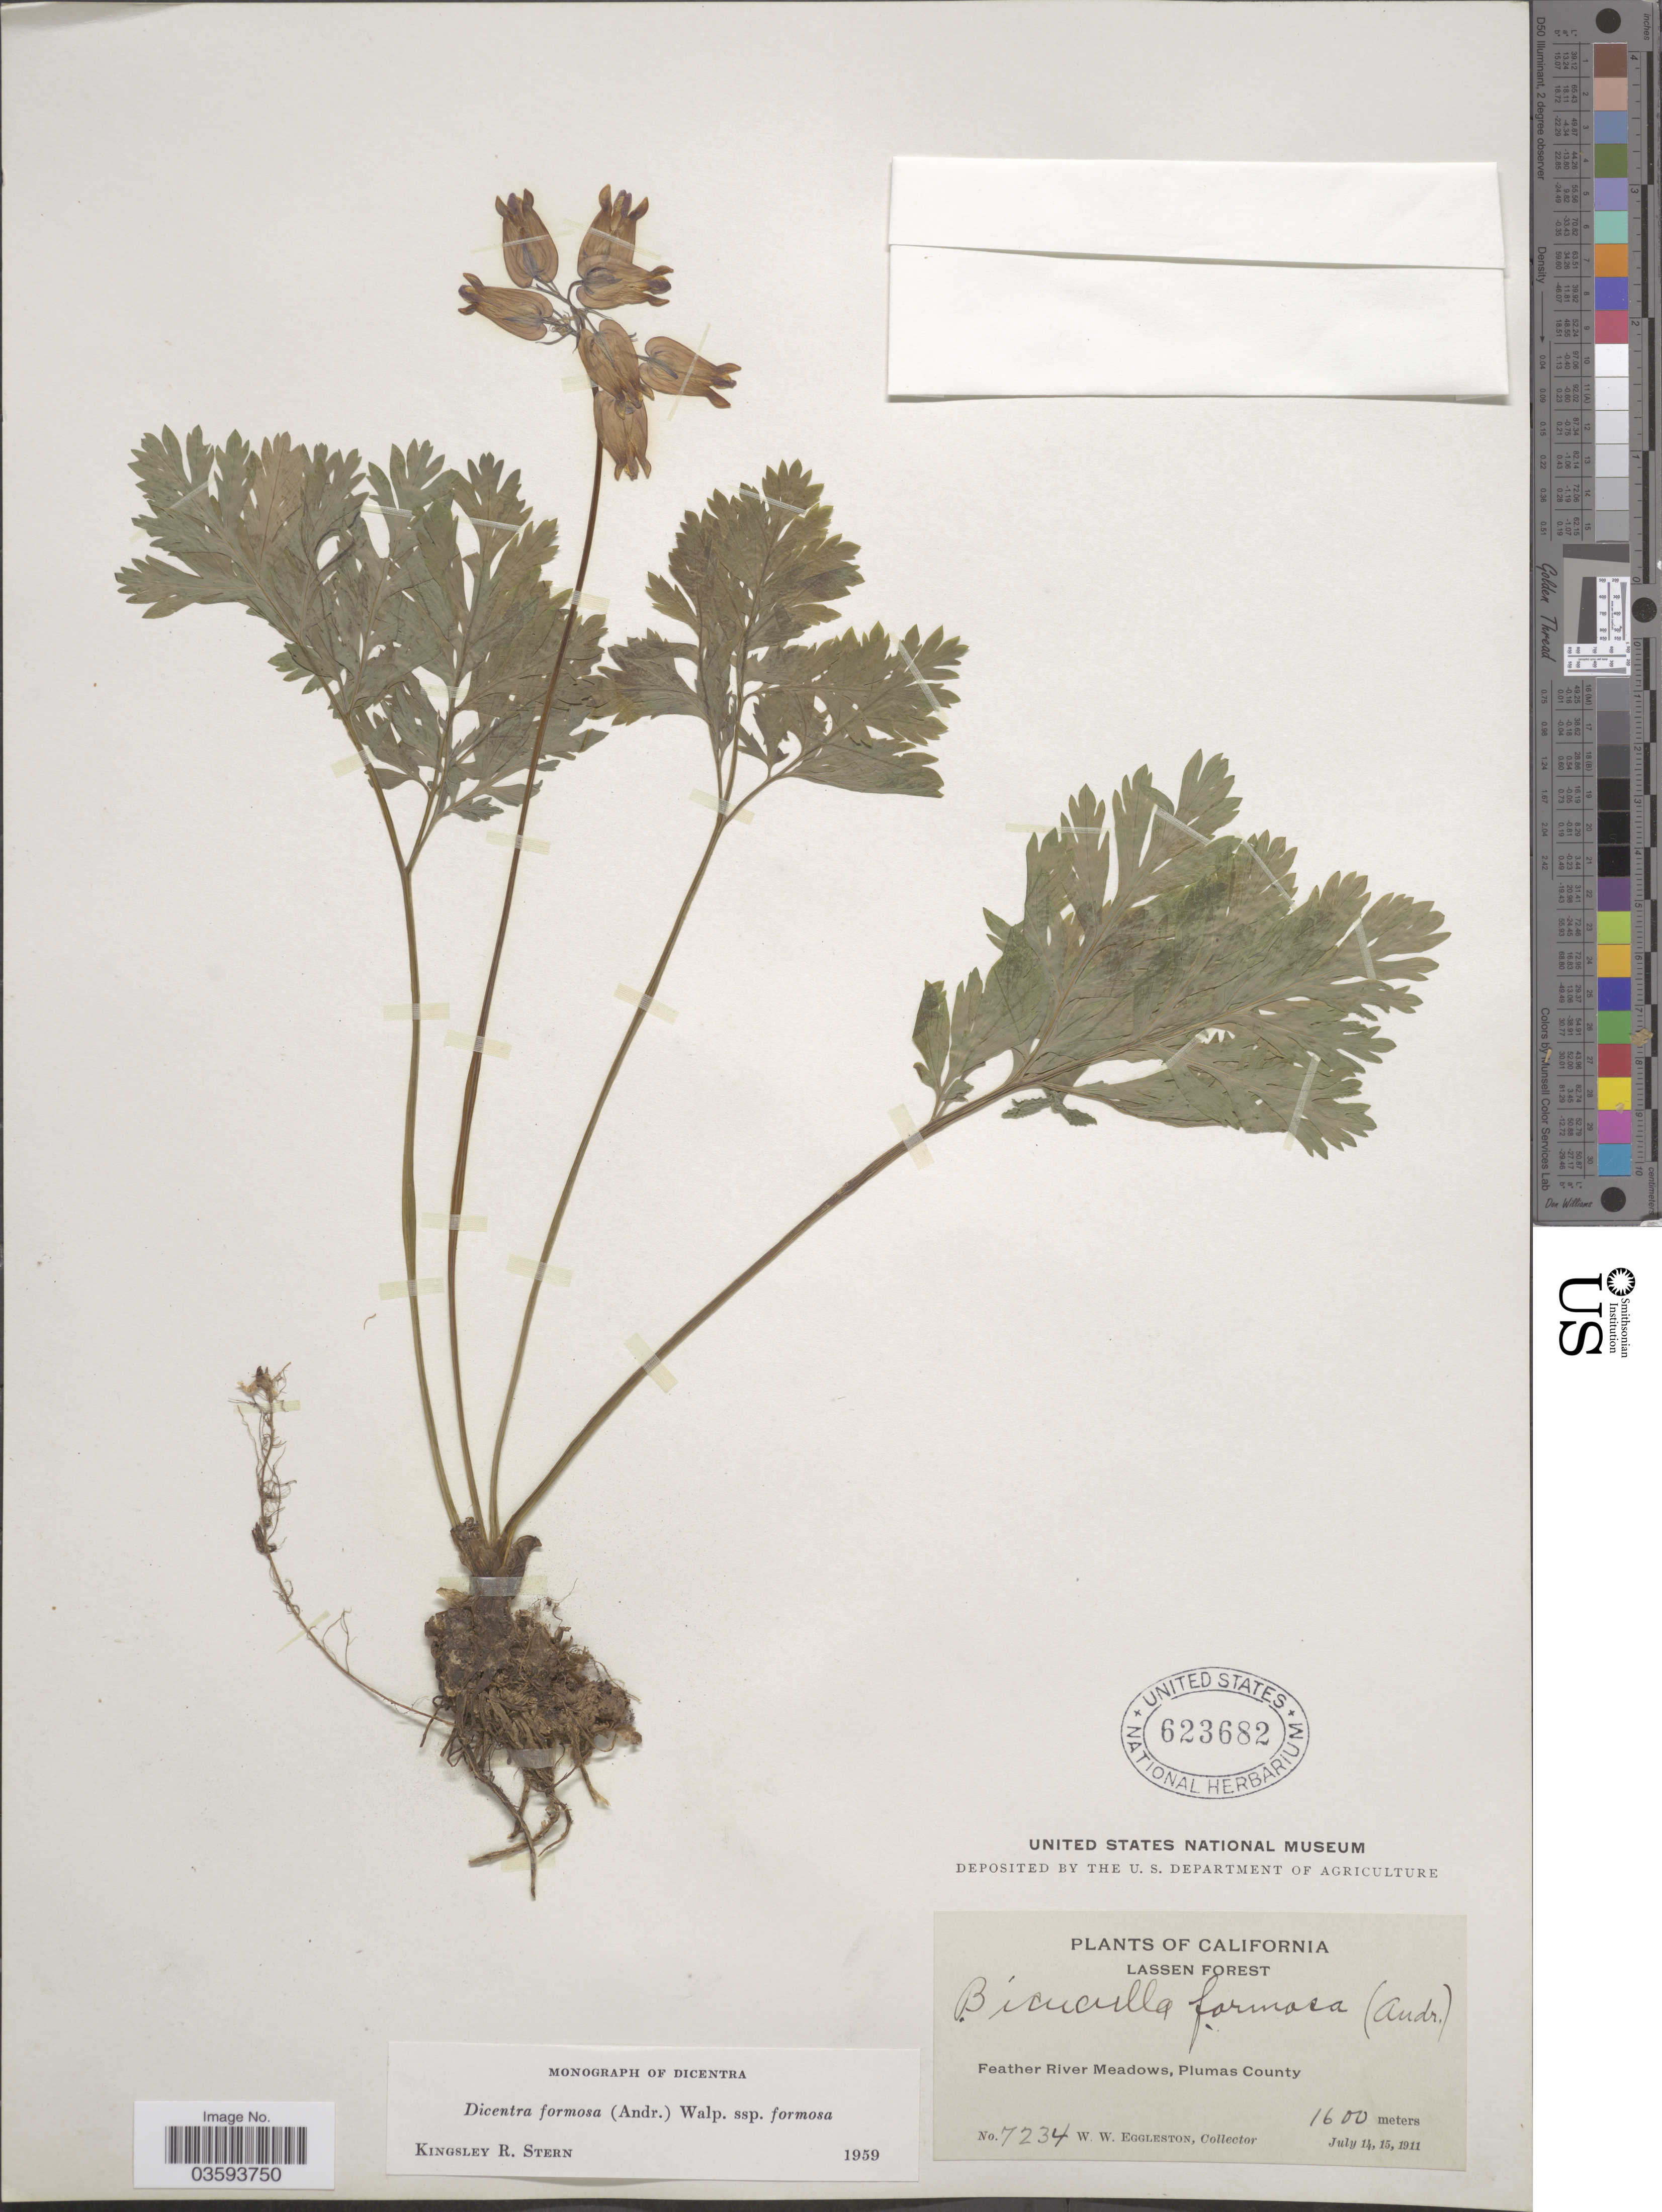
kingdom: Plantae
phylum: Tracheophyta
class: Magnoliopsida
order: Ranunculales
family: Papaveraceae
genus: Dicentra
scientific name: Dicentra formosa subsp. formosa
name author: (Haw.) Walp.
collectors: W. W. Eggleston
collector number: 7234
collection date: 1911-07-14/1911-07-15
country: United States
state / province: California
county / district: Plumas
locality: Lassen Forest. Feather River Meadows, Plumas County.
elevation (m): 1600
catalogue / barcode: US 623682